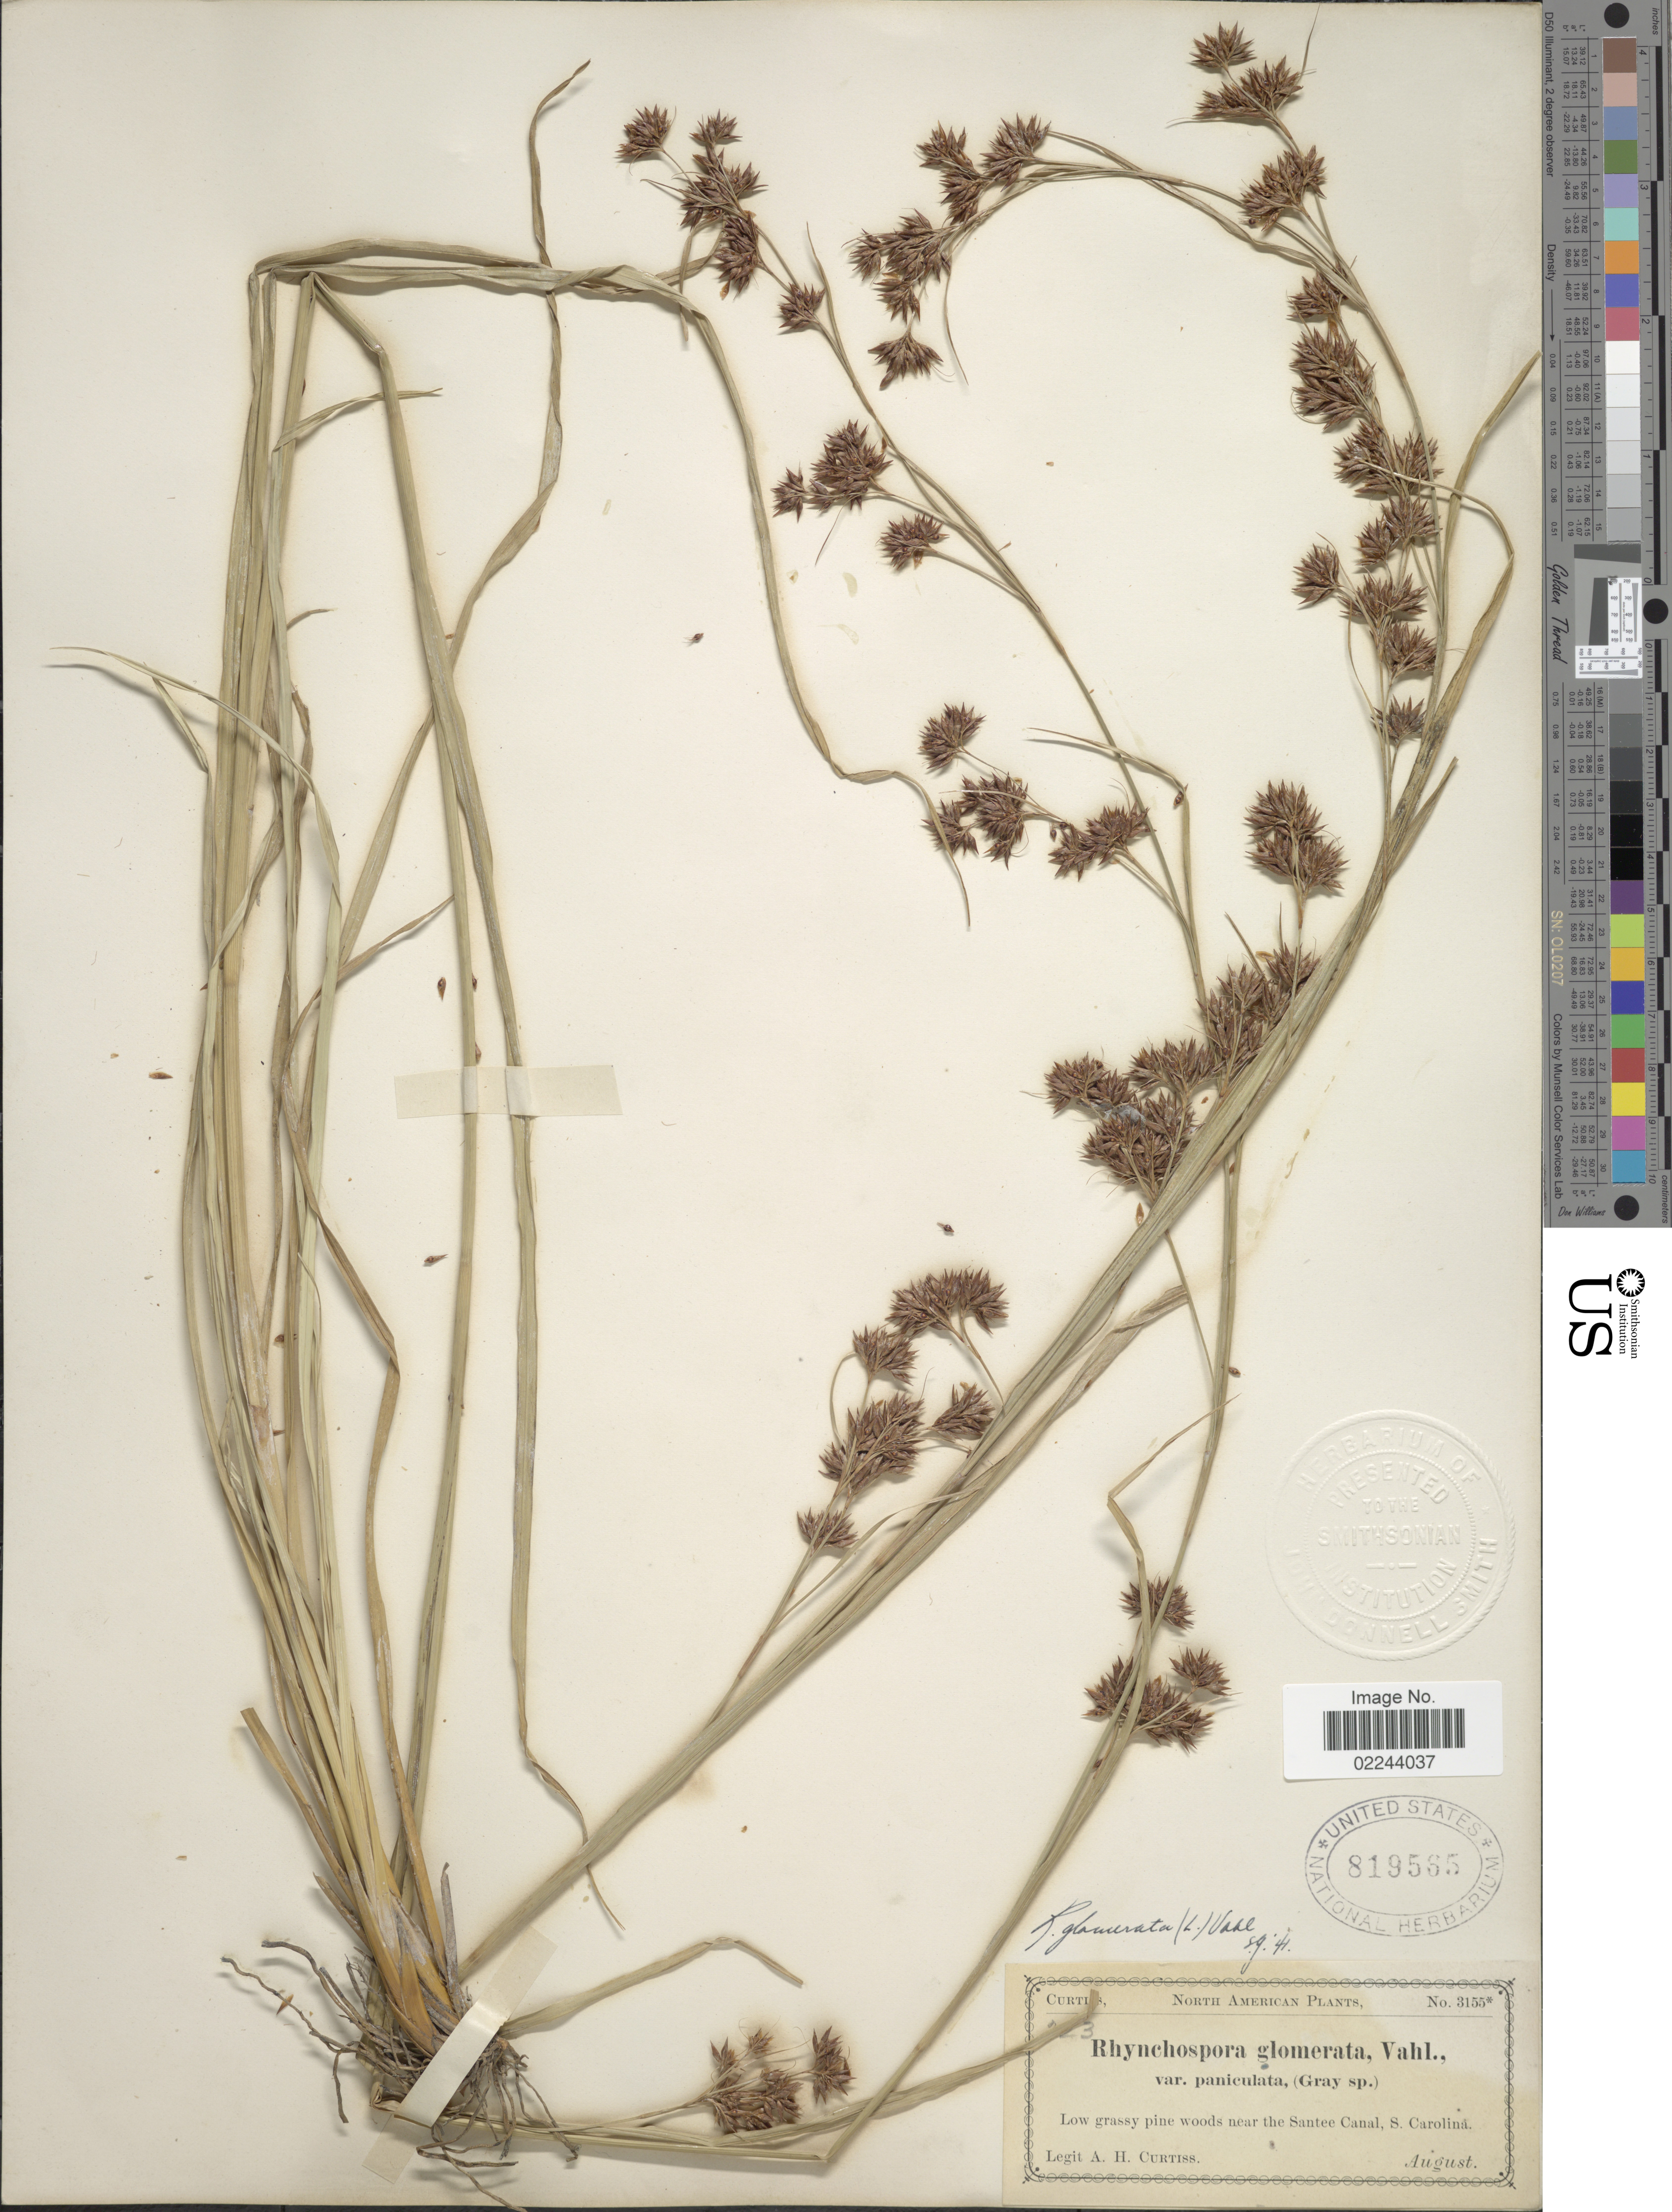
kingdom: Plantae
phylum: Tracheophyta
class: Liliopsida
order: Poales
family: Cyperaceae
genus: Rhynchospora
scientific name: Rhynchospora glomerata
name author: (L.) Vahl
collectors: A. H. Curtiss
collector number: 3155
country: United States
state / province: South Carolina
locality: Near the Santee Canal, S. Carolina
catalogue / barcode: US 819565